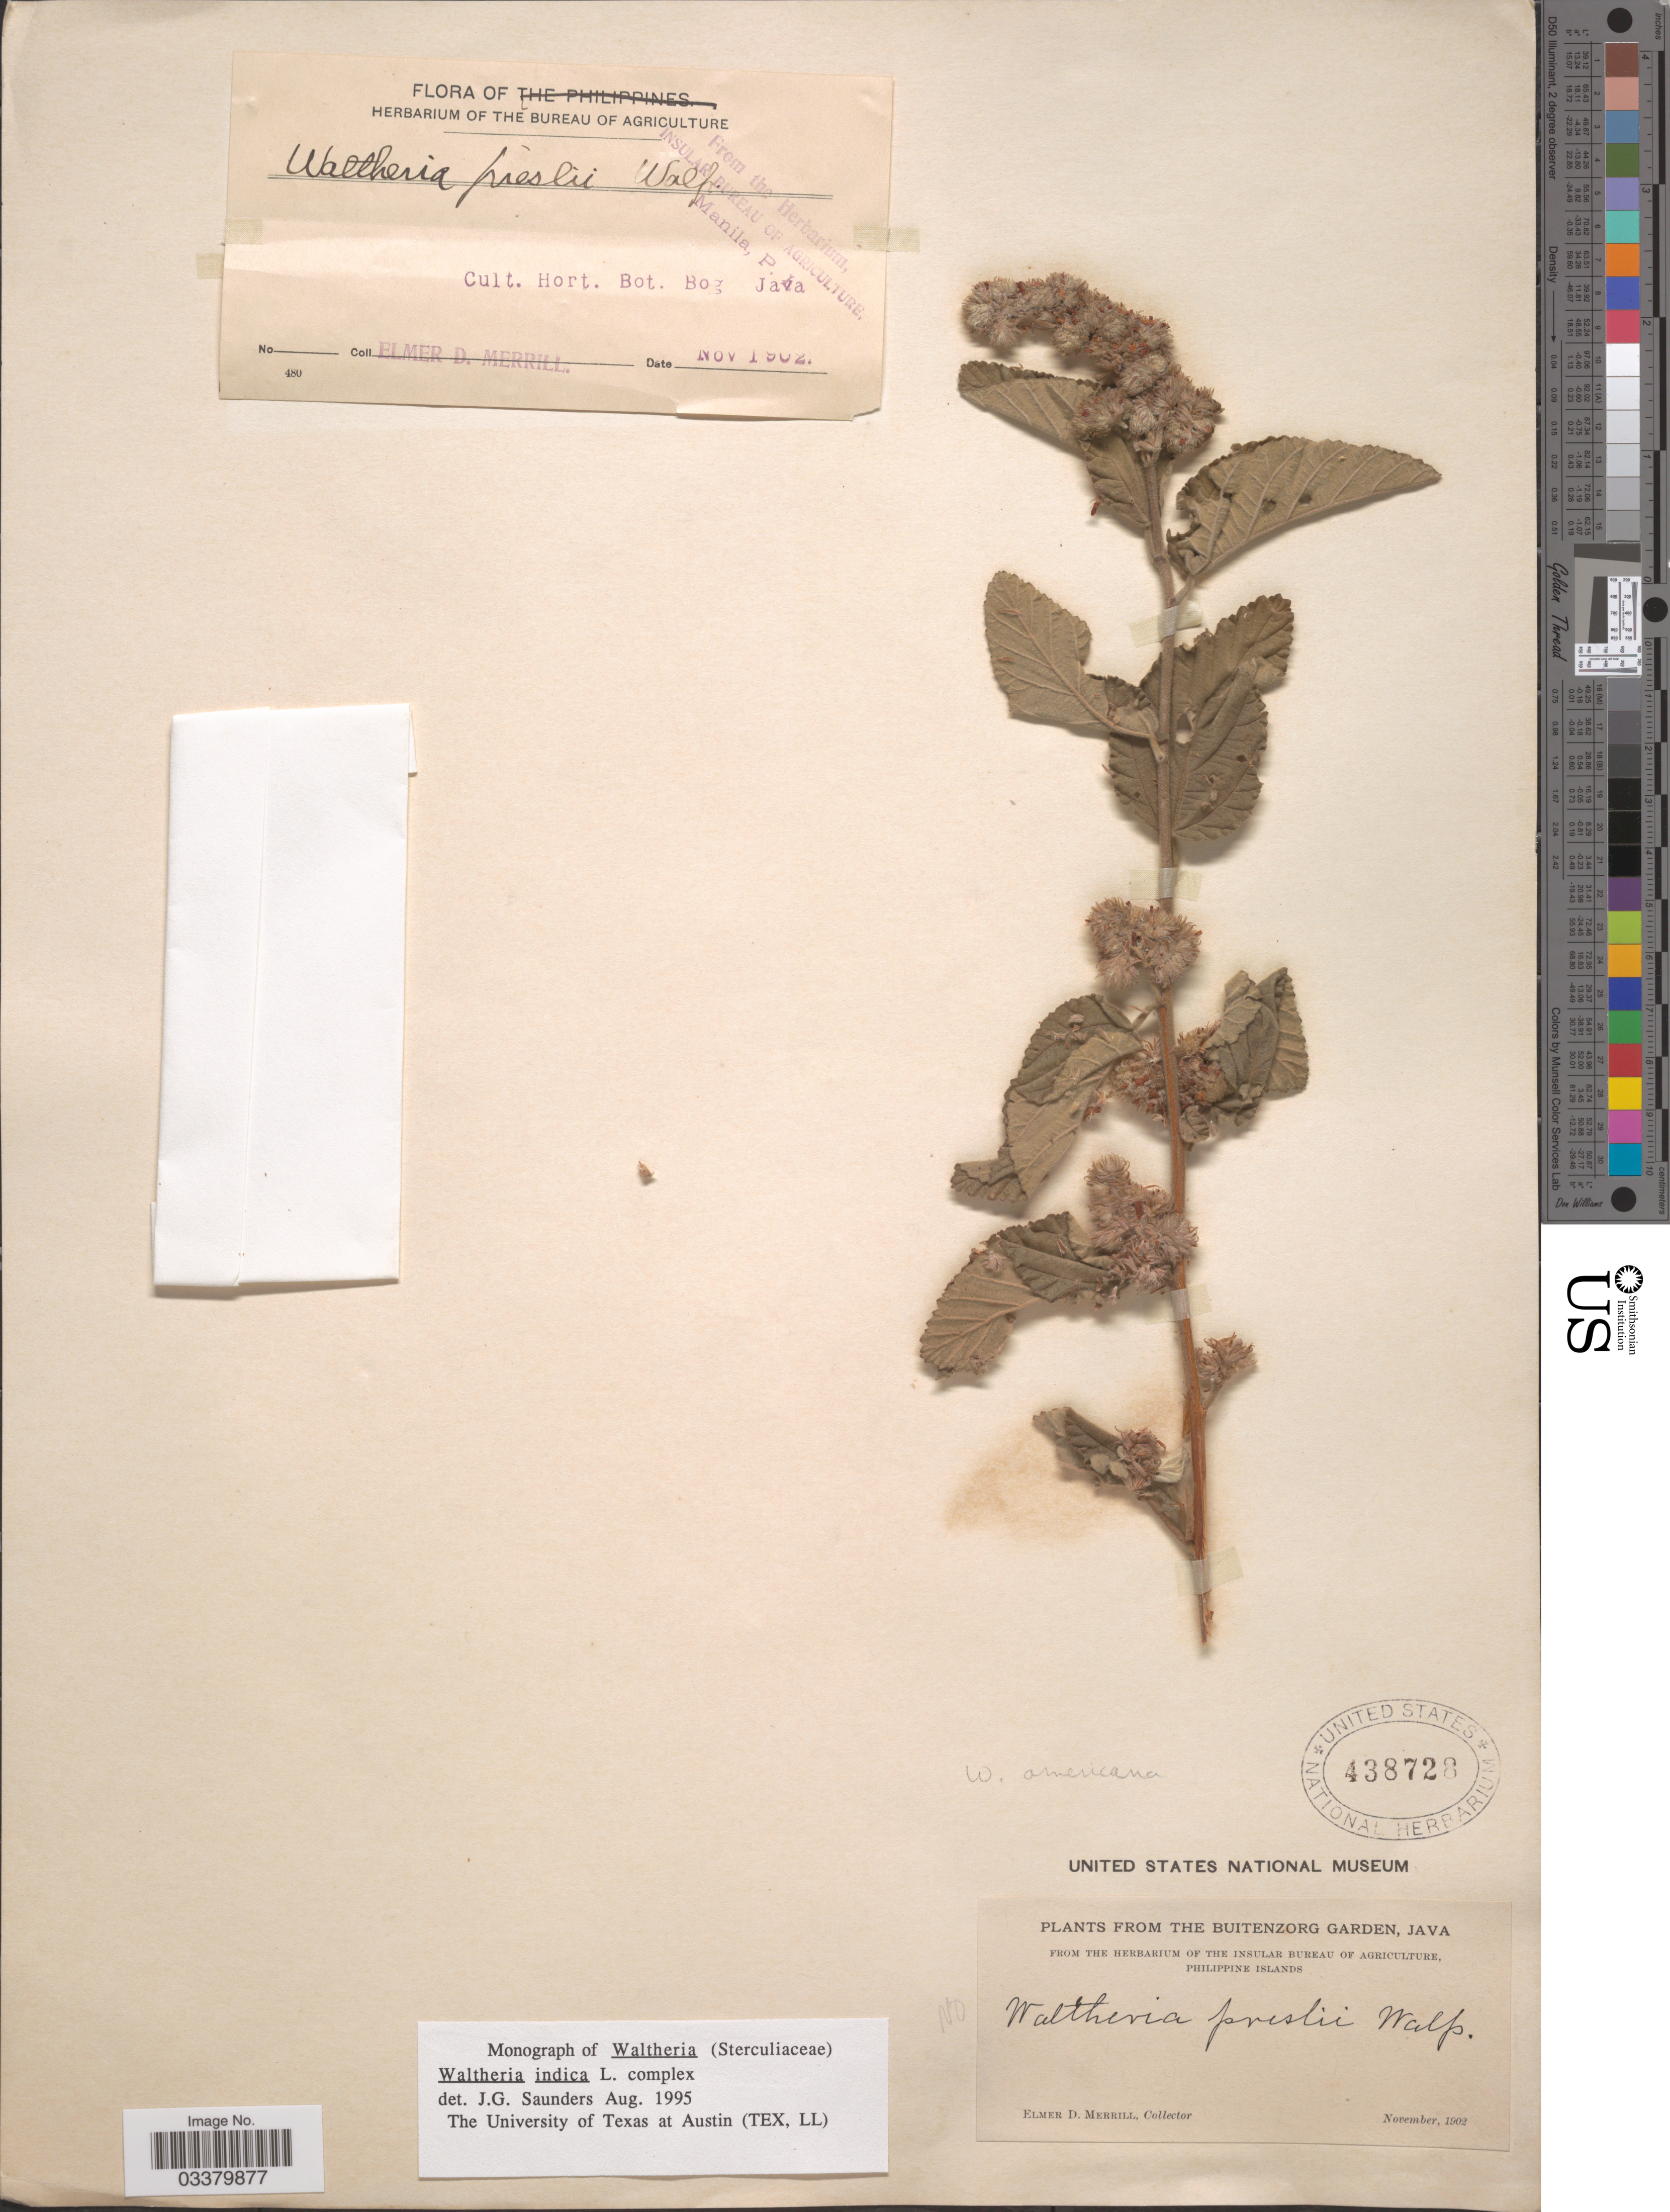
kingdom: Plantae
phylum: Tracheophyta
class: Magnoliopsida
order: Malvales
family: Malvaceae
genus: Waltheria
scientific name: Waltheria indica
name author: L.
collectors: E. D. Merrill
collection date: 1902-11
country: Indonesia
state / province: Java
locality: The Buitenzorg Garden.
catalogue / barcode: US 438728